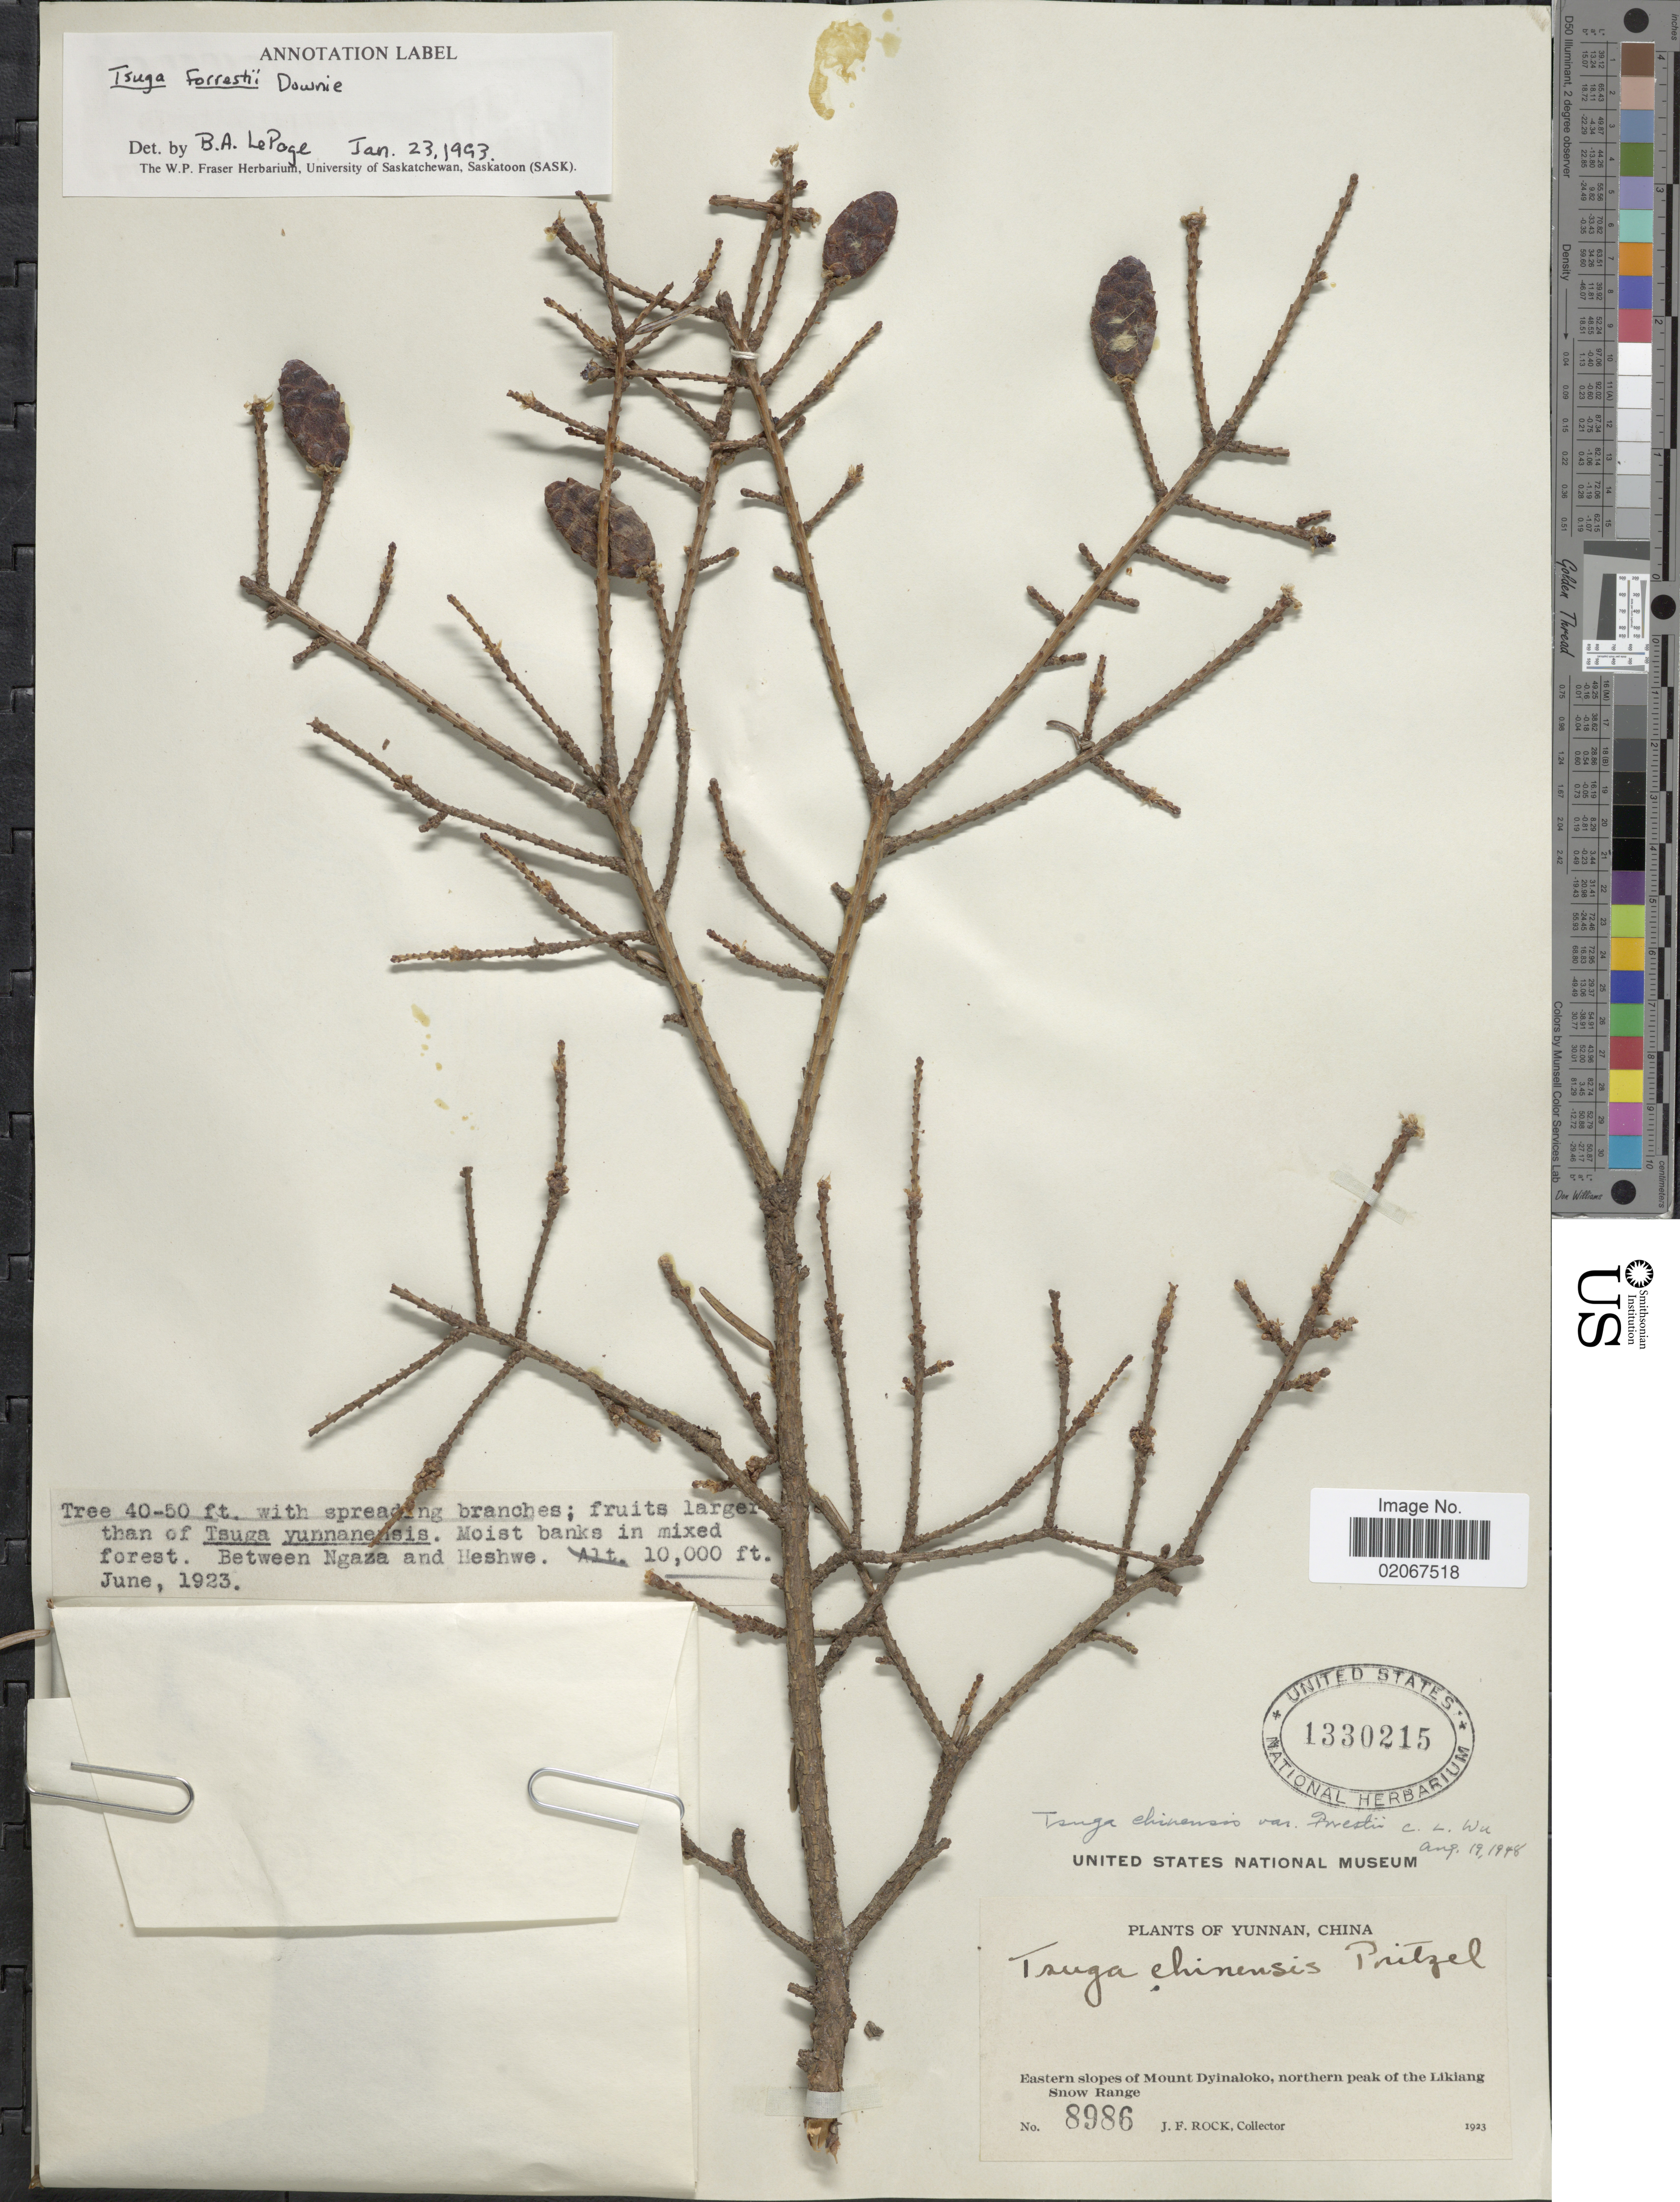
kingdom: Plantae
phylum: Tracheophyta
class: Pinopsida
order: Pinales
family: Pinaceae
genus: Tsuga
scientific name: Tsuga forrestii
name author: Downie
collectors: J. Rock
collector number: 8986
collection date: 1923-06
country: China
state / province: Yunnan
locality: Yunnan, China. Eastern slopes of Mount Dyinaloko, northern peak of the Likiang Snow Range. Between Ngaza and Heshwe.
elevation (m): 3048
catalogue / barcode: US 1330215